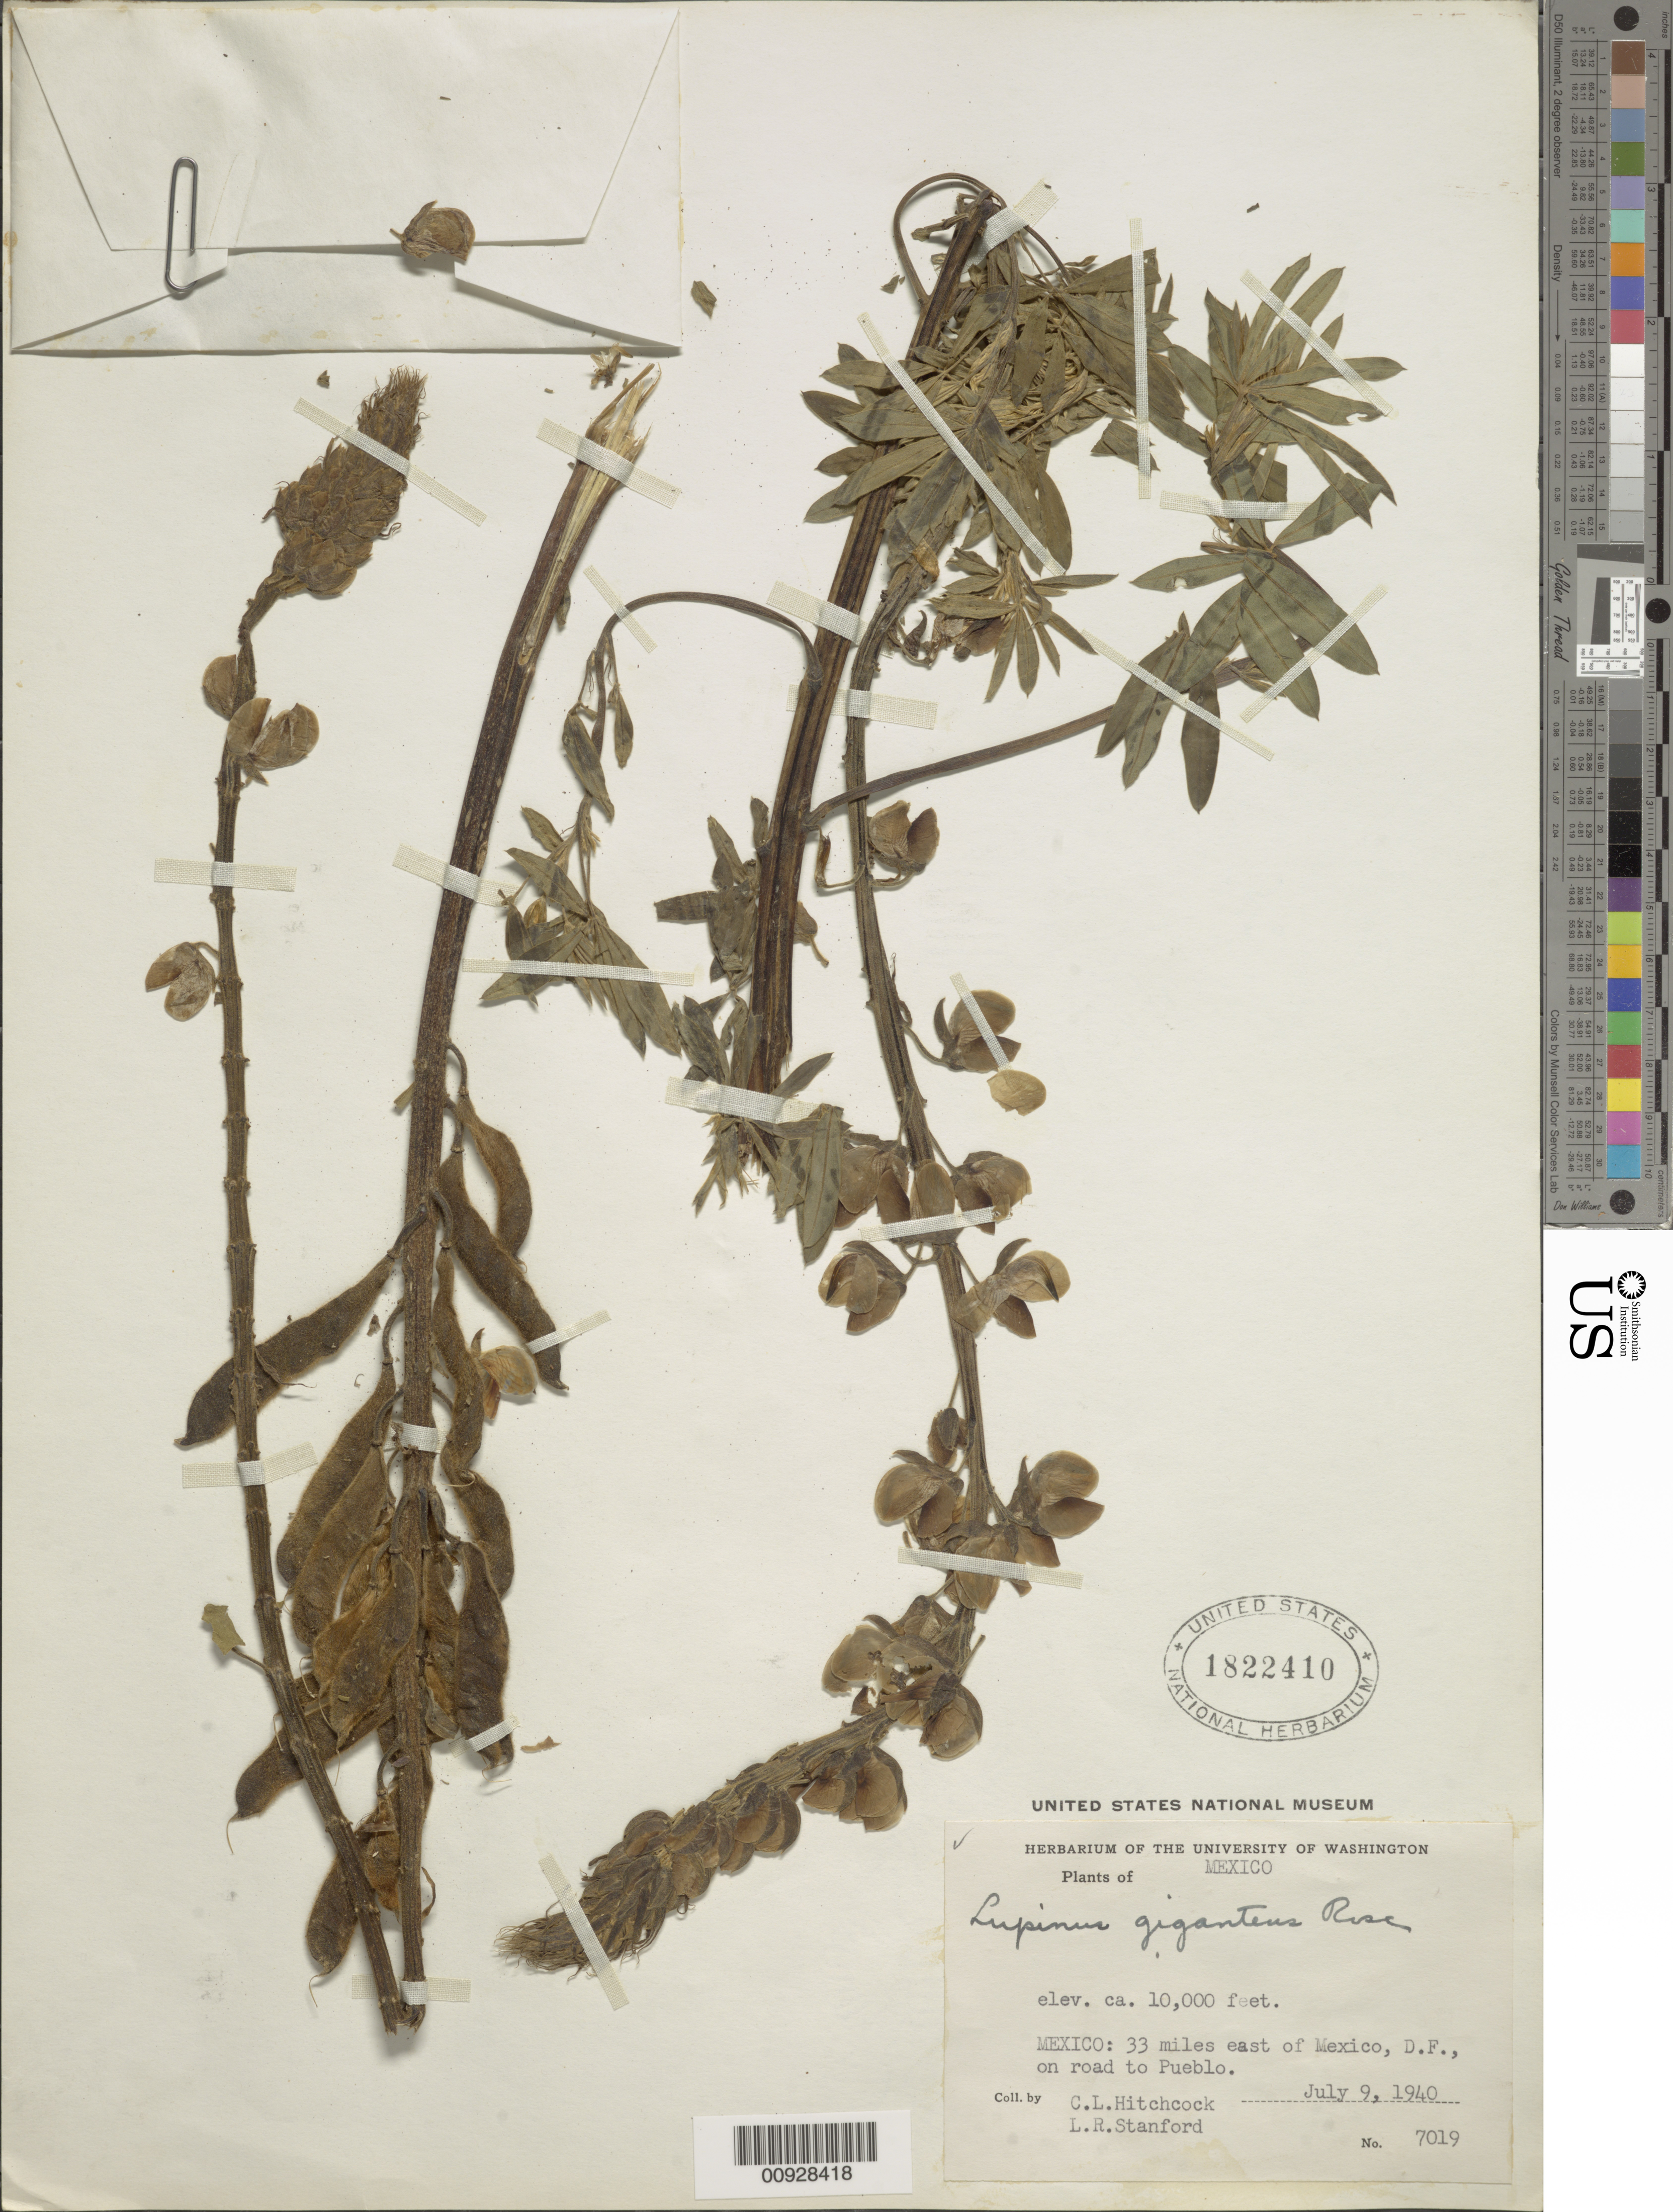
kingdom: Plantae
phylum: Tracheophyta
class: Magnoliopsida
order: Fabales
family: Fabaceae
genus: Lupinus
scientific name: Lupinus giganteus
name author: Rose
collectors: C. L. Hitchcock & L. R. Stanford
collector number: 7019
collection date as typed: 09 Jul 1940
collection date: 1940-07-09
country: Mexico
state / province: México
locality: Mexico: 33 miles east of Mexico, D.F., on road to Pueblo.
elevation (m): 3048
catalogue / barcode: US 1822410